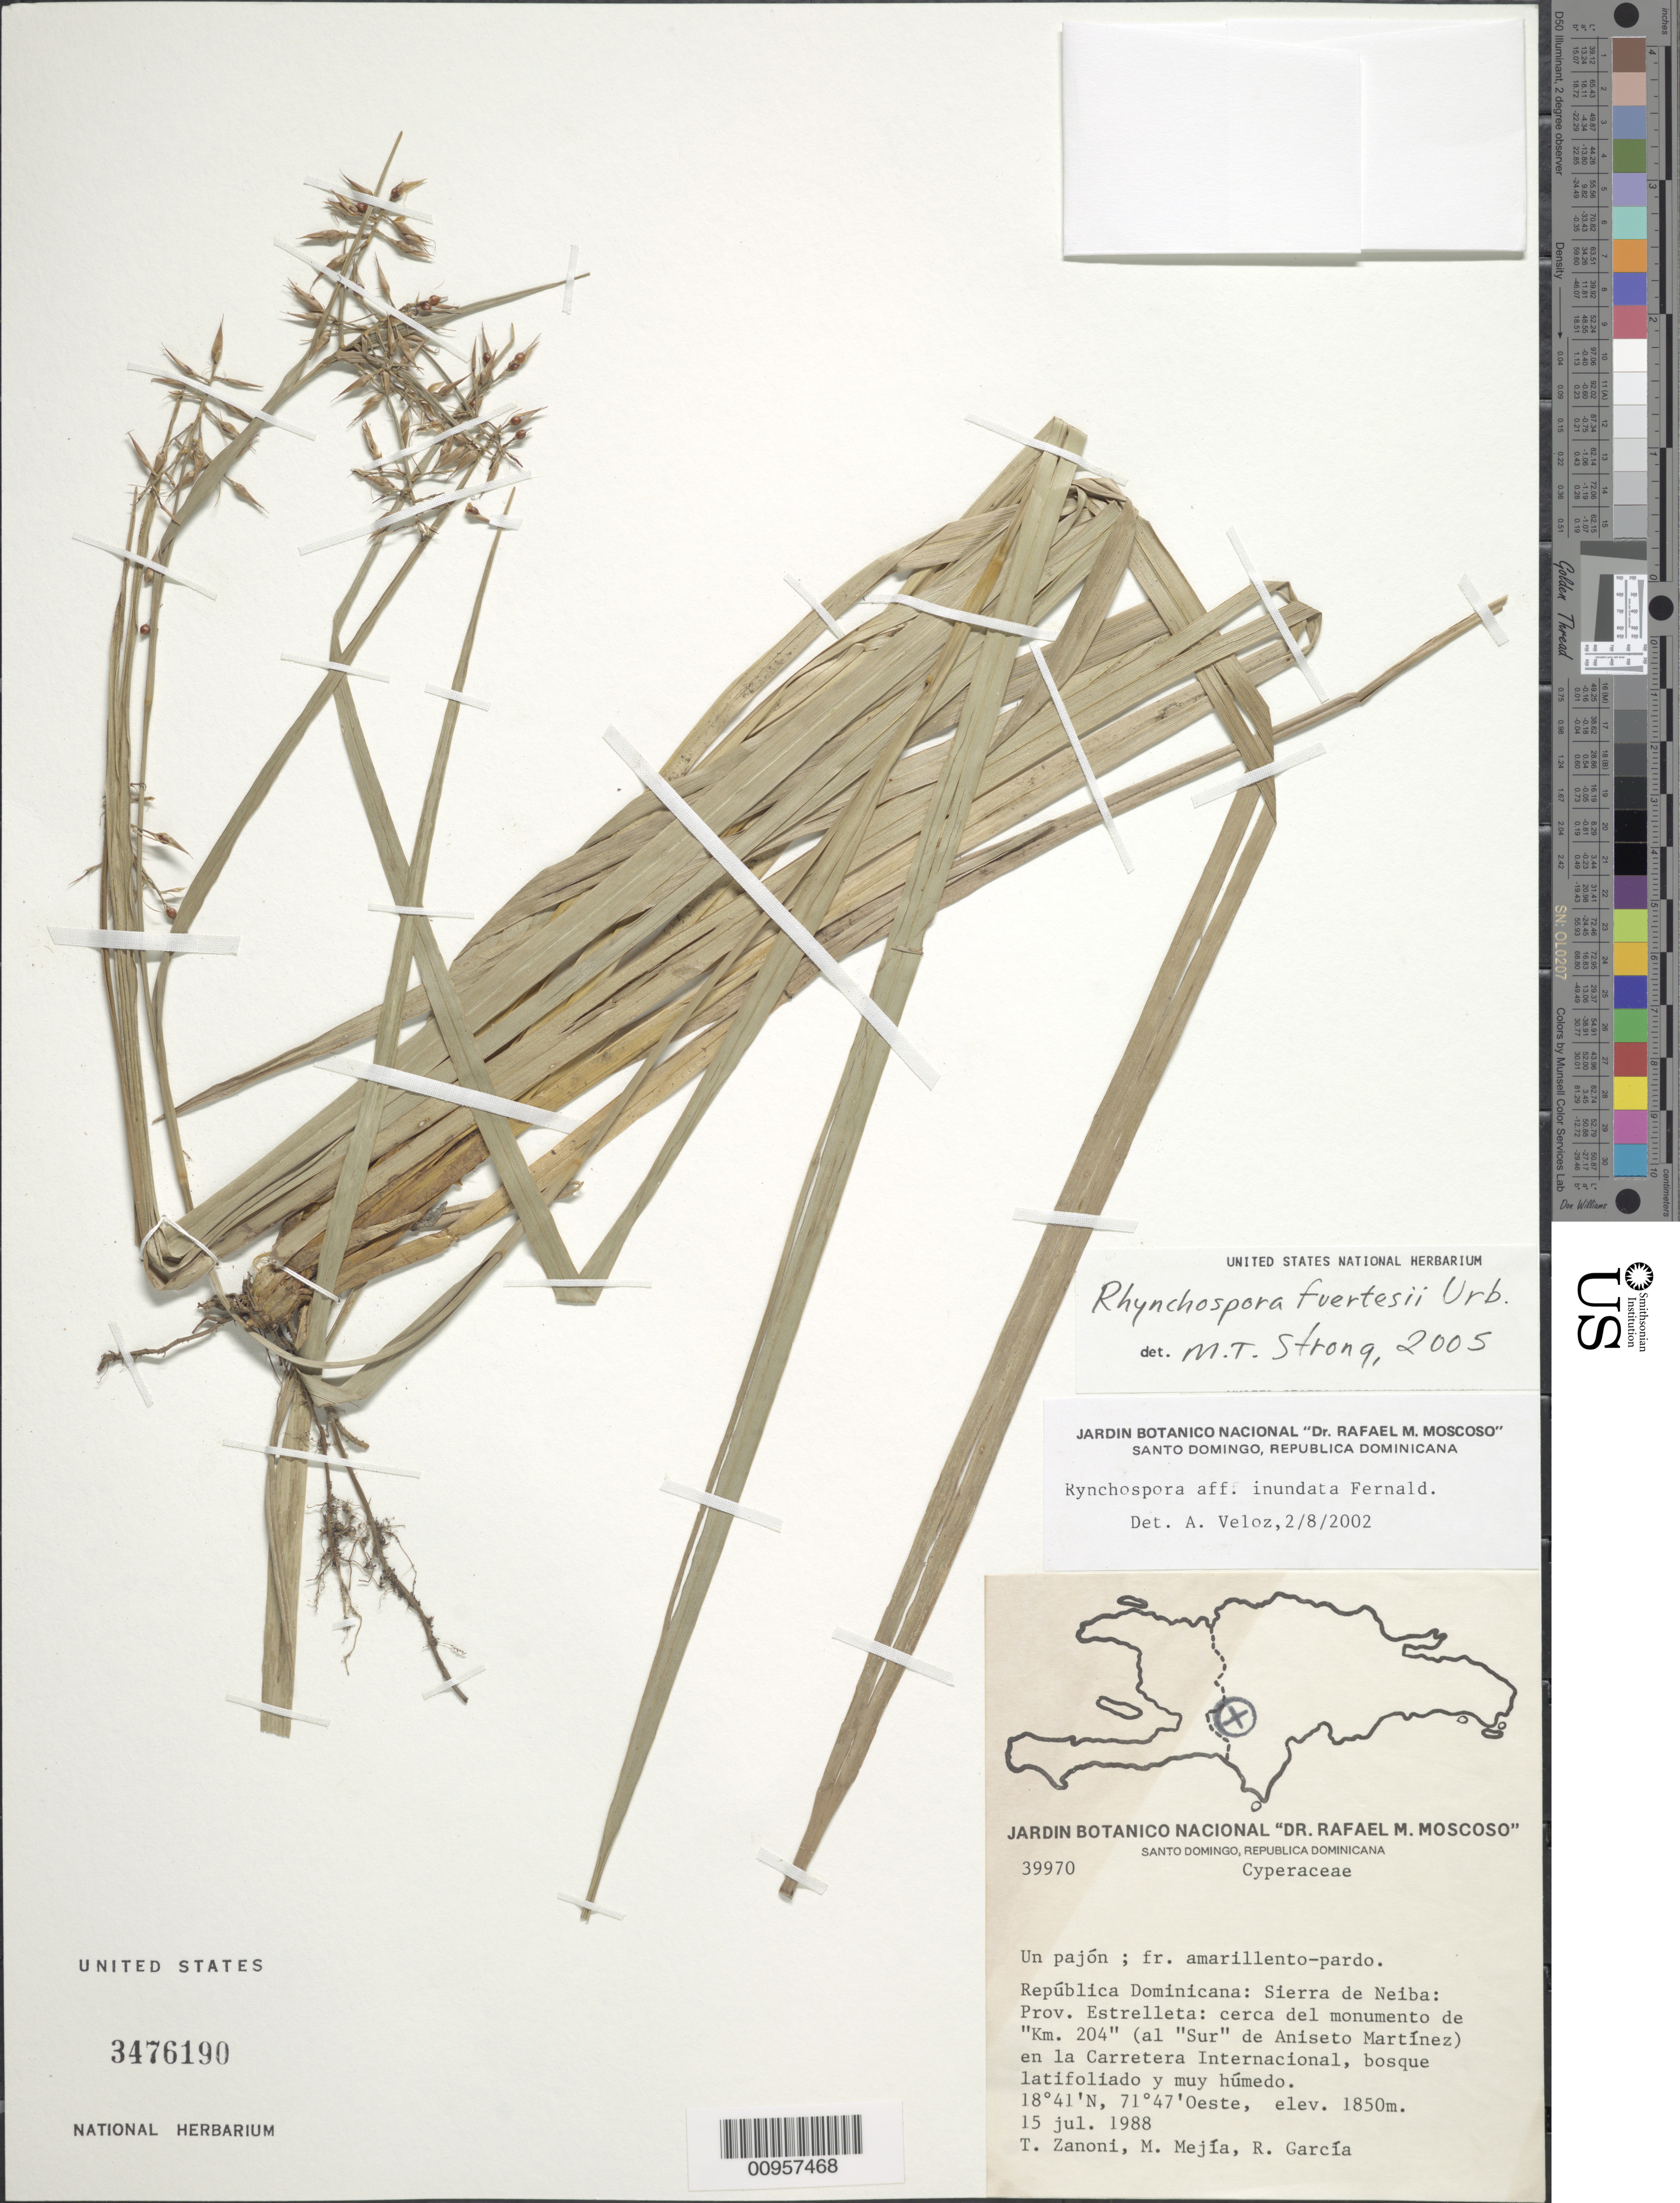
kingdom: Plantae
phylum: Tracheophyta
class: Liliopsida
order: Poales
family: Cyperaceae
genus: Rhynchospora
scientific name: Rhynchospora fuertesii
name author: Urb.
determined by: Strong, M. T., (US), Smithsonian Institution - National Museum of Natural History (UNITED STATES)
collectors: T. A. Zanoni, M. Mejia & R. G. García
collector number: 39970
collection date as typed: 15 Jul 1988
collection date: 1988-07-15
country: Dominican Republic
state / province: Elías Piña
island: Hispaniola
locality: Sierra de Neiba, cerca del monumento de "Km. 204" (al "Sur" de Aniseto Martínez), en la Carretera Internacional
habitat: En la carretera, bosque latifoliado y muy húmedo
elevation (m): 1850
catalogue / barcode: US 3476190